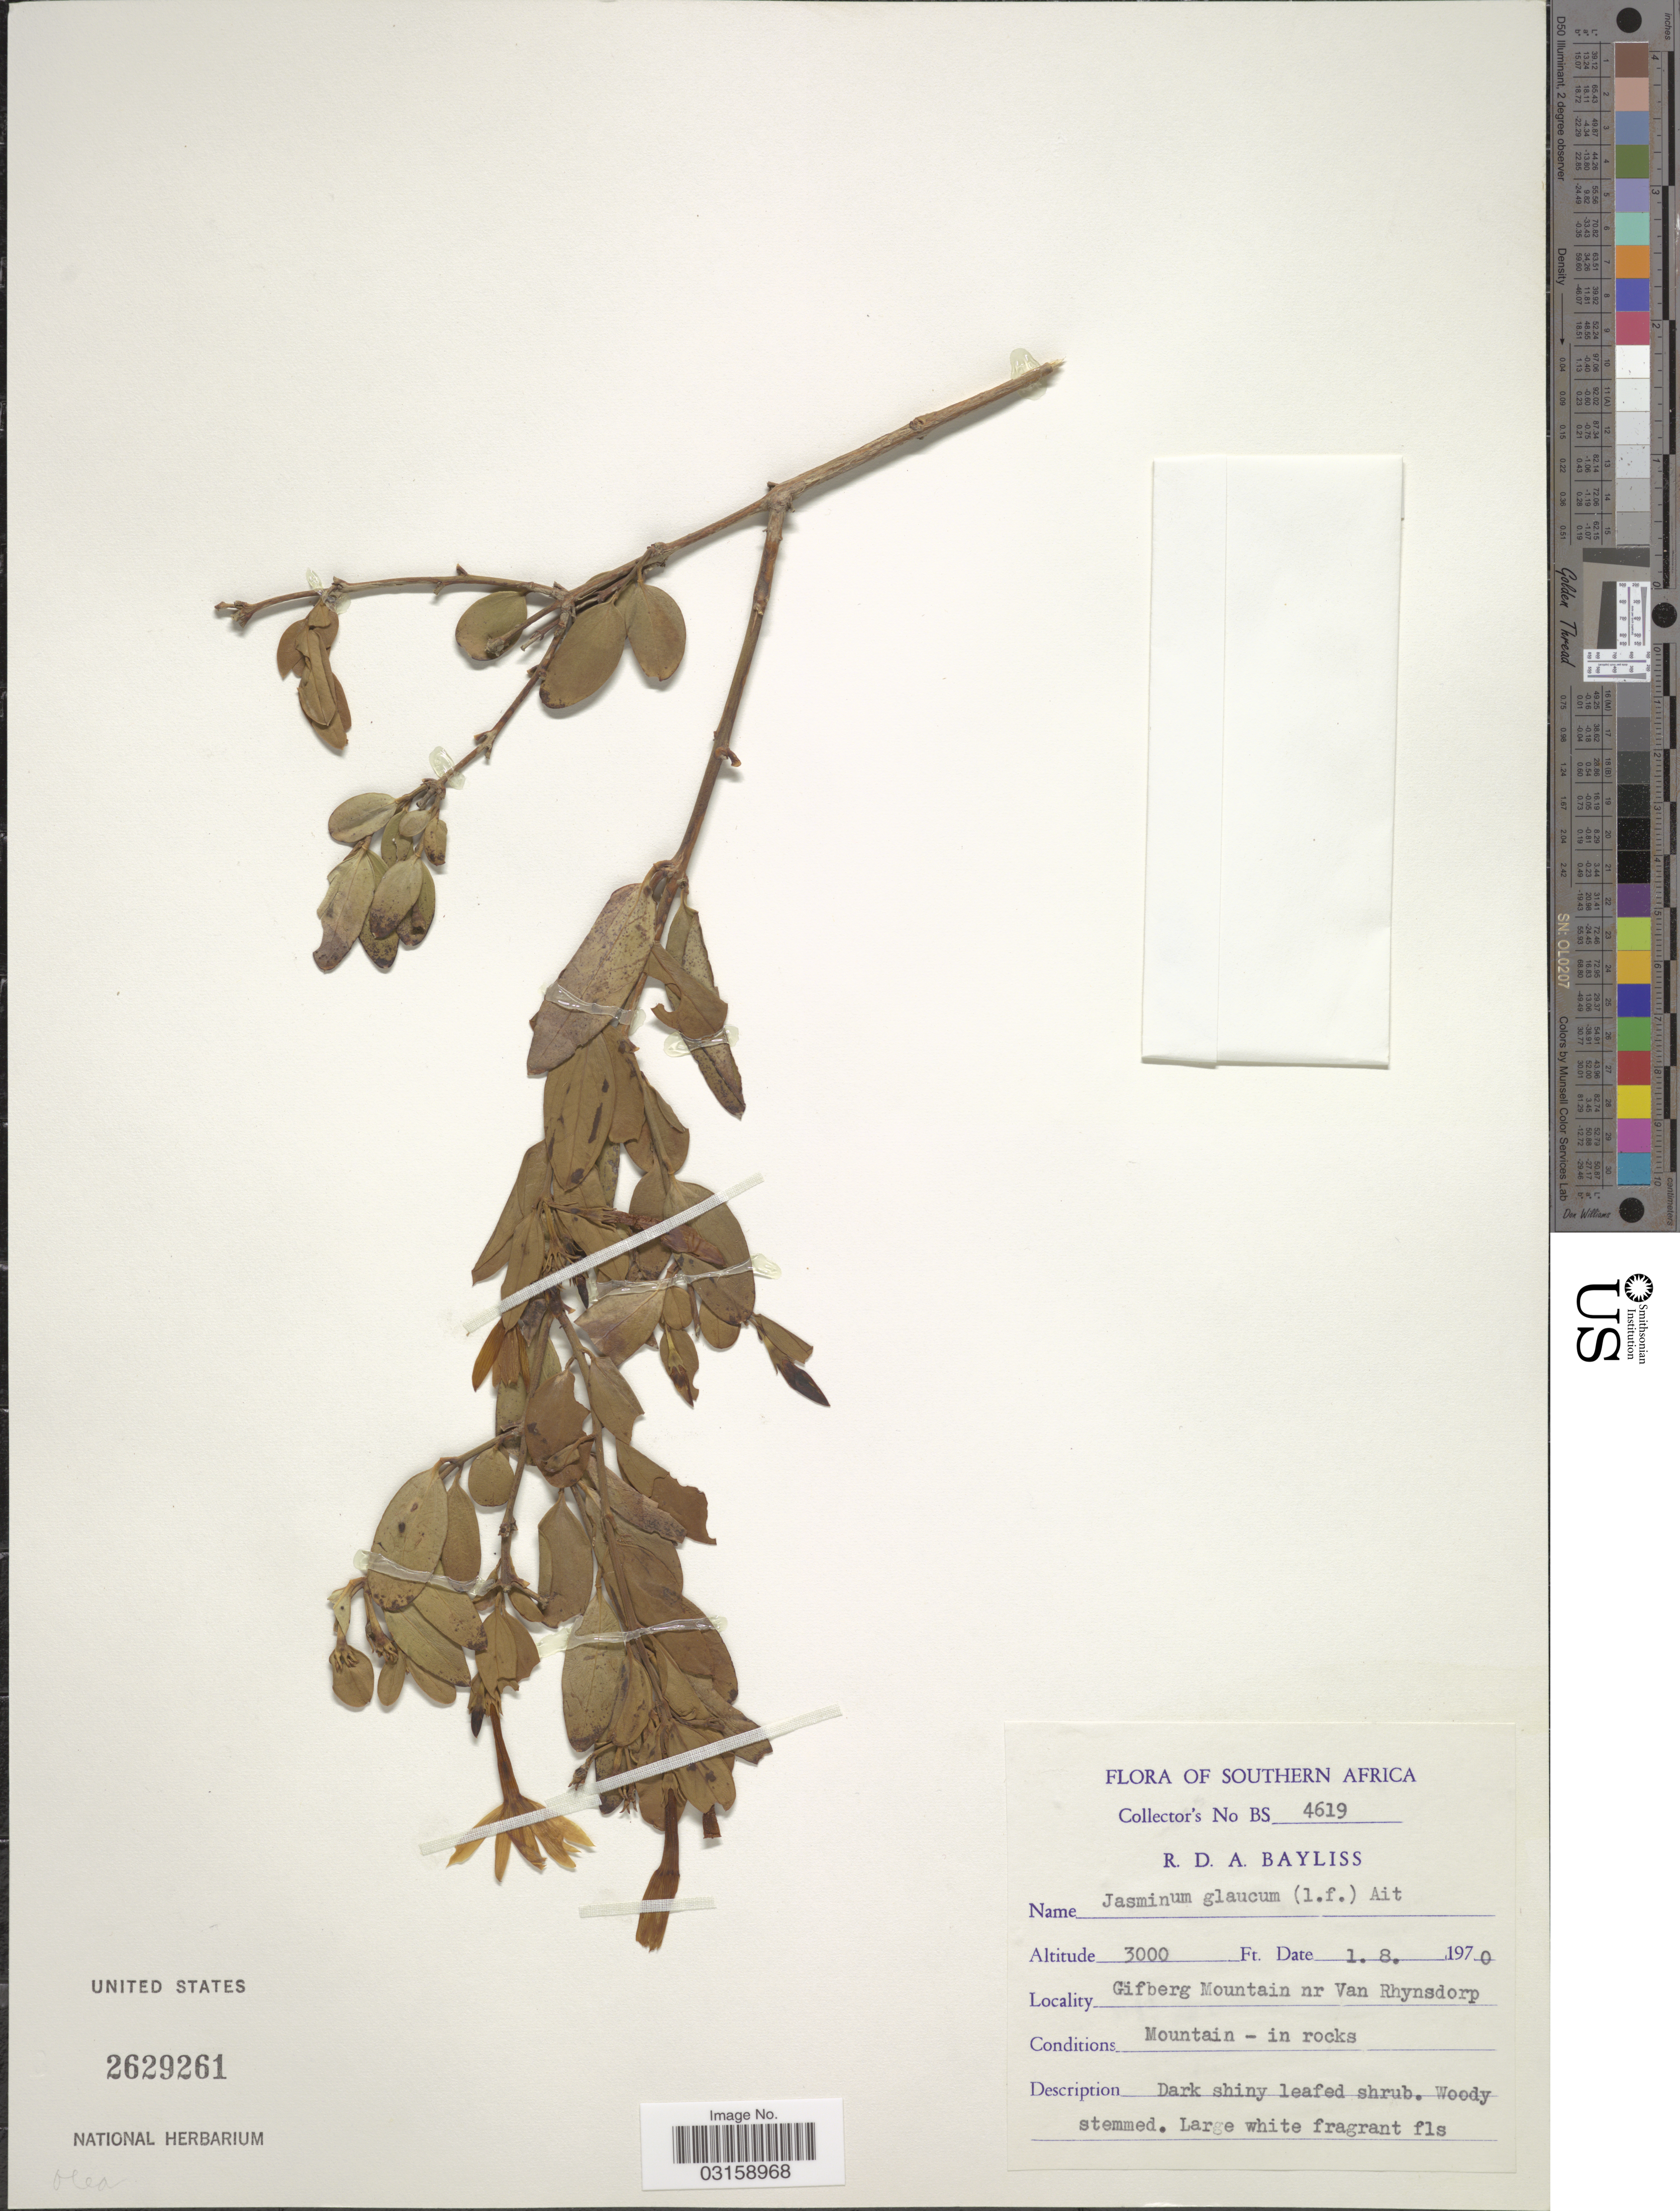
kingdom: Plantae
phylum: Tracheophyta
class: Magnoliopsida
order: Lamiales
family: Oleaceae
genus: Jasminum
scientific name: Jasminum glaucum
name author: (L. f.) Aiton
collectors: R. Bayliss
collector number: BS 4619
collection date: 1970-08-01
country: South Africa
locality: Southern Africa. Gifberg Mountain nr Van Rhynsdorp.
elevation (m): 914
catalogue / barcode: US 2629261